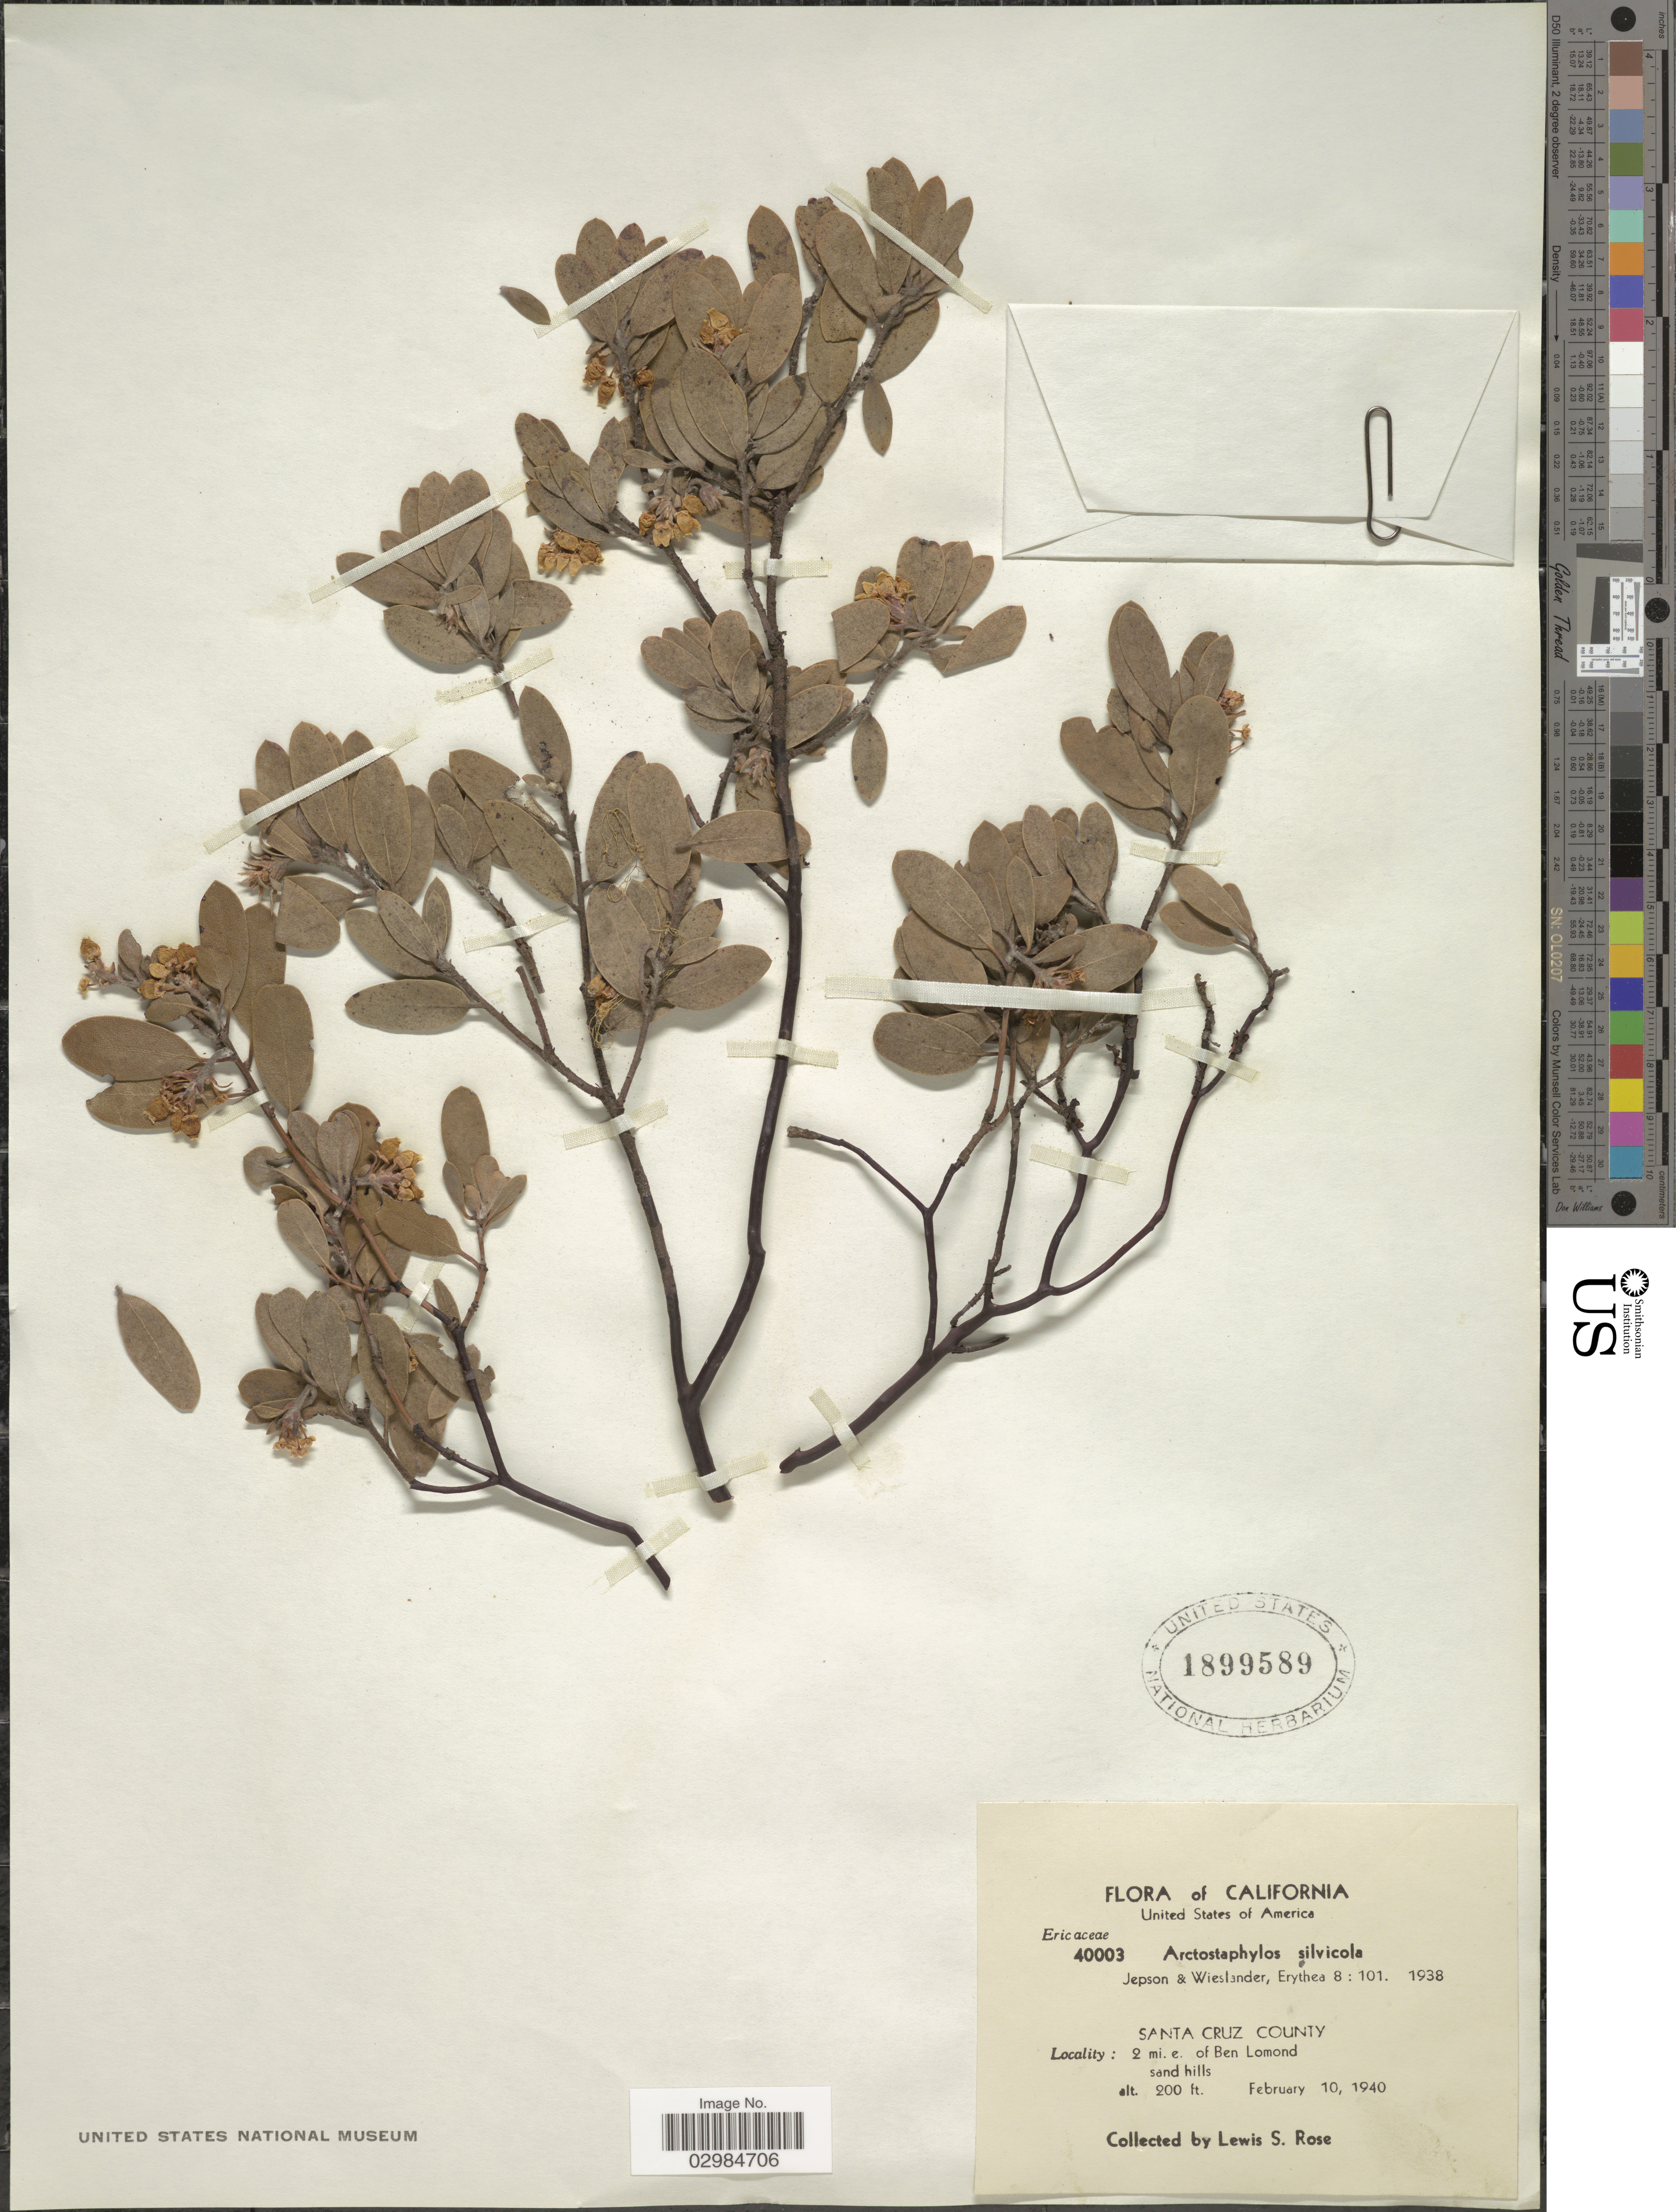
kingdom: Plantae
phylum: Tracheophyta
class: Magnoliopsida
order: Ericales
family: Ericaceae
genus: Arctostaphylos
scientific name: Arctostaphylos silvicola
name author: Jeps. & Wiesl.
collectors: L. S. Rose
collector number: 40003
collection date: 1940-02-10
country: United States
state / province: California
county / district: Santa Cruz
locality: United States of America. Santa Cruz County. 2 mi. e. of Ben Lomond.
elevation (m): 61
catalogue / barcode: US 1899589